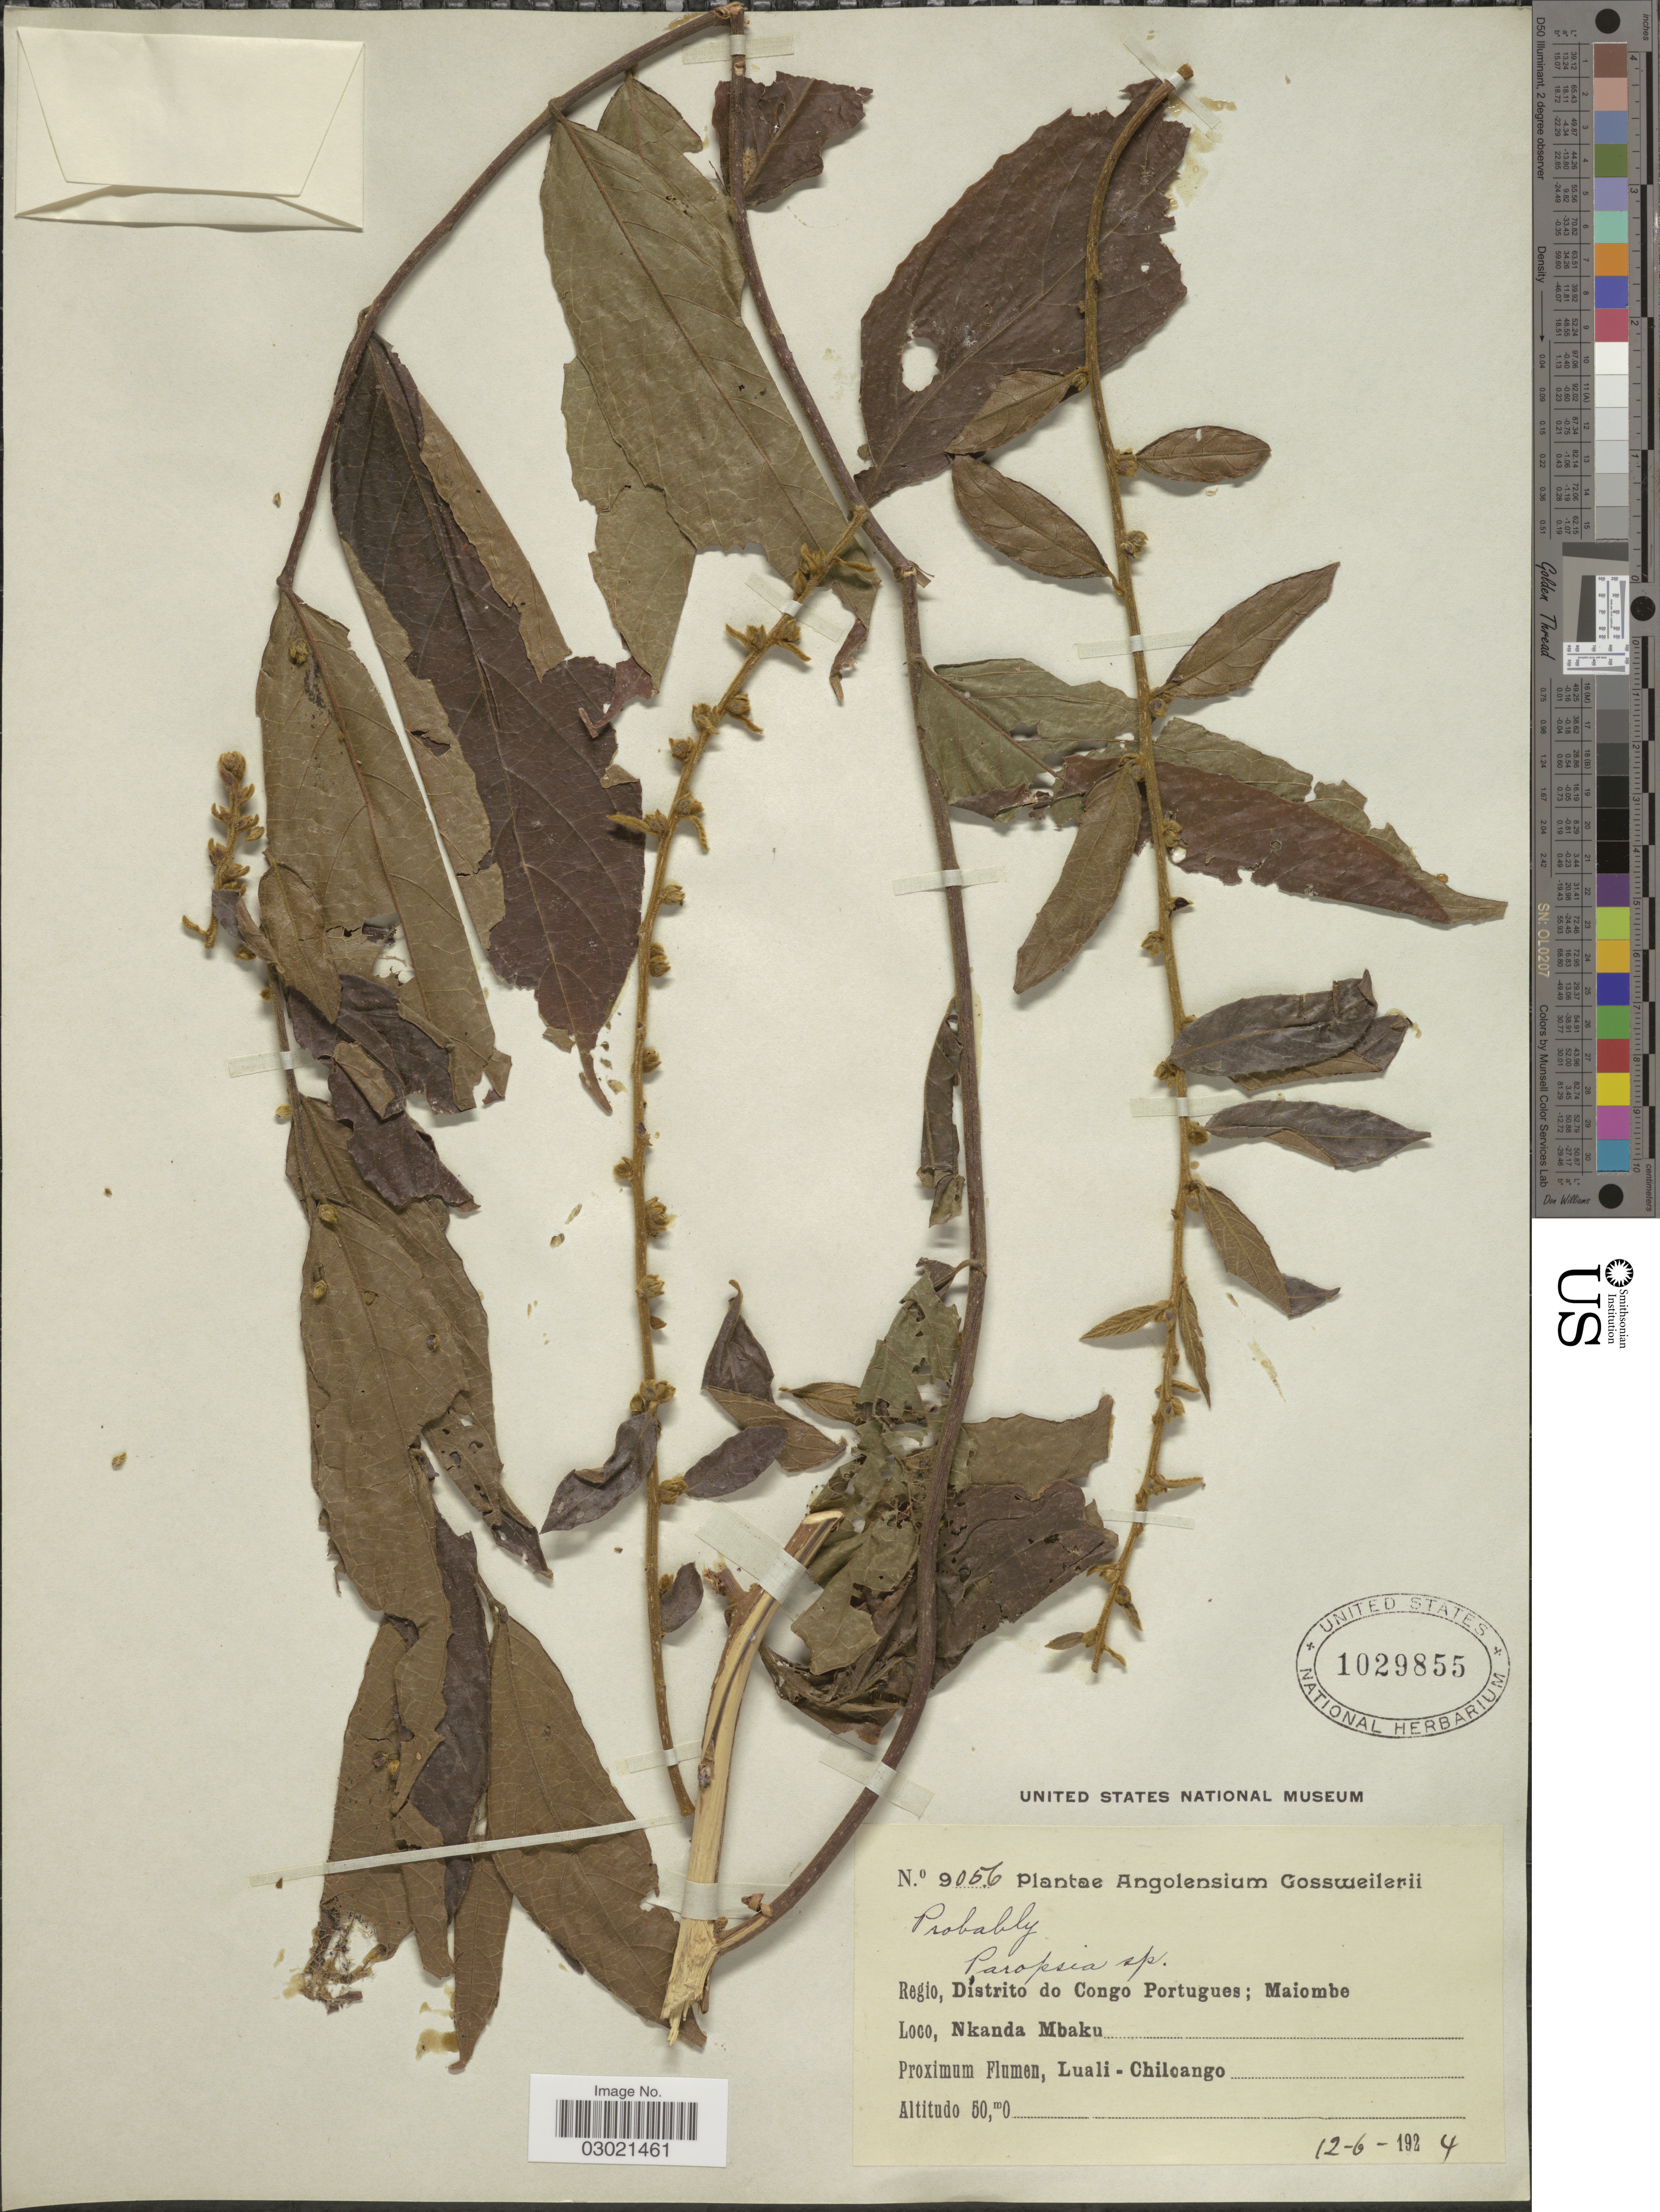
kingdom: Plantae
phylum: Tracheophyta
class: Magnoliopsida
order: Malpighiales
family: Passifloraceae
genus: Paropsia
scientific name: Paropsia sp.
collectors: -. Gossweiler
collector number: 9056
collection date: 1924-06-12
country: Angola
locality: Distrito do Congo Portugues; Maiombe. Nkanda Mbaku. Luali - Chiloango.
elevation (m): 50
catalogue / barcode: US 1029855